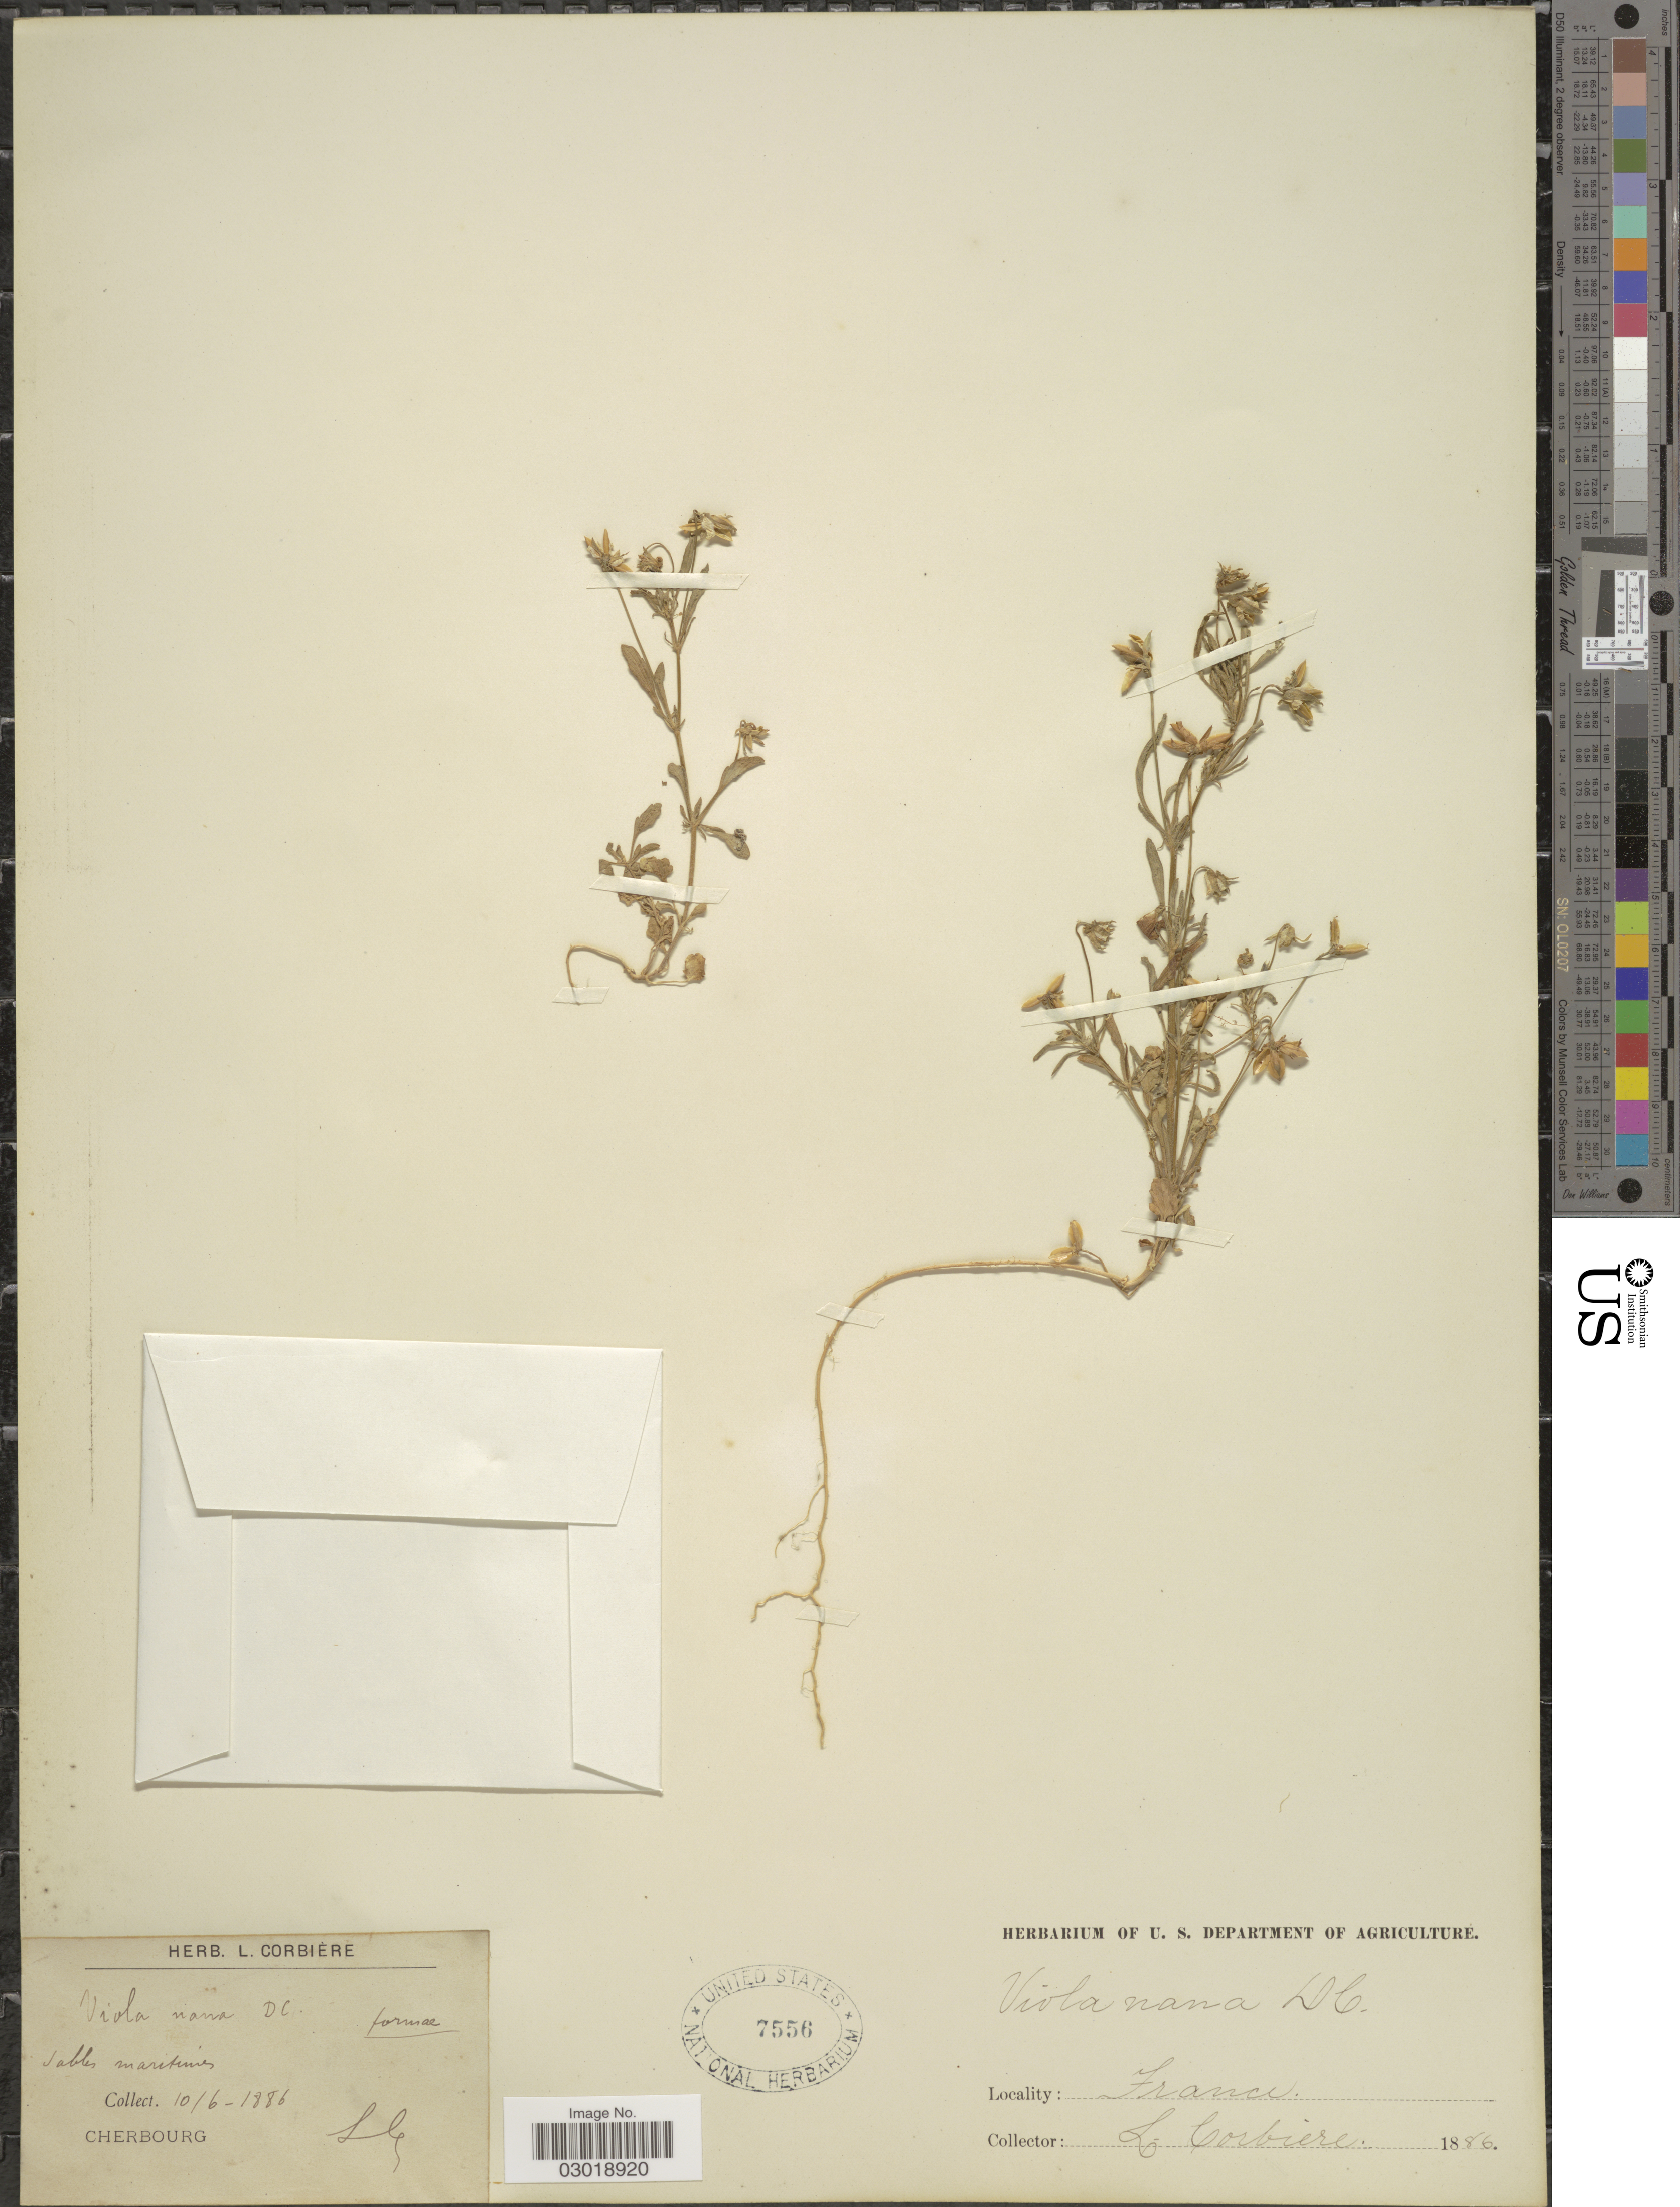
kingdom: Plantae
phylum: Tracheophyta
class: Magnoliopsida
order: Malpighiales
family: Violaceae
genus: Viola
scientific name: Viola nana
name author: (DC.) Le Jol.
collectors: L. Corbière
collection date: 1886-06-10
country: France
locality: Cherbourg.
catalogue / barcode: US 7556